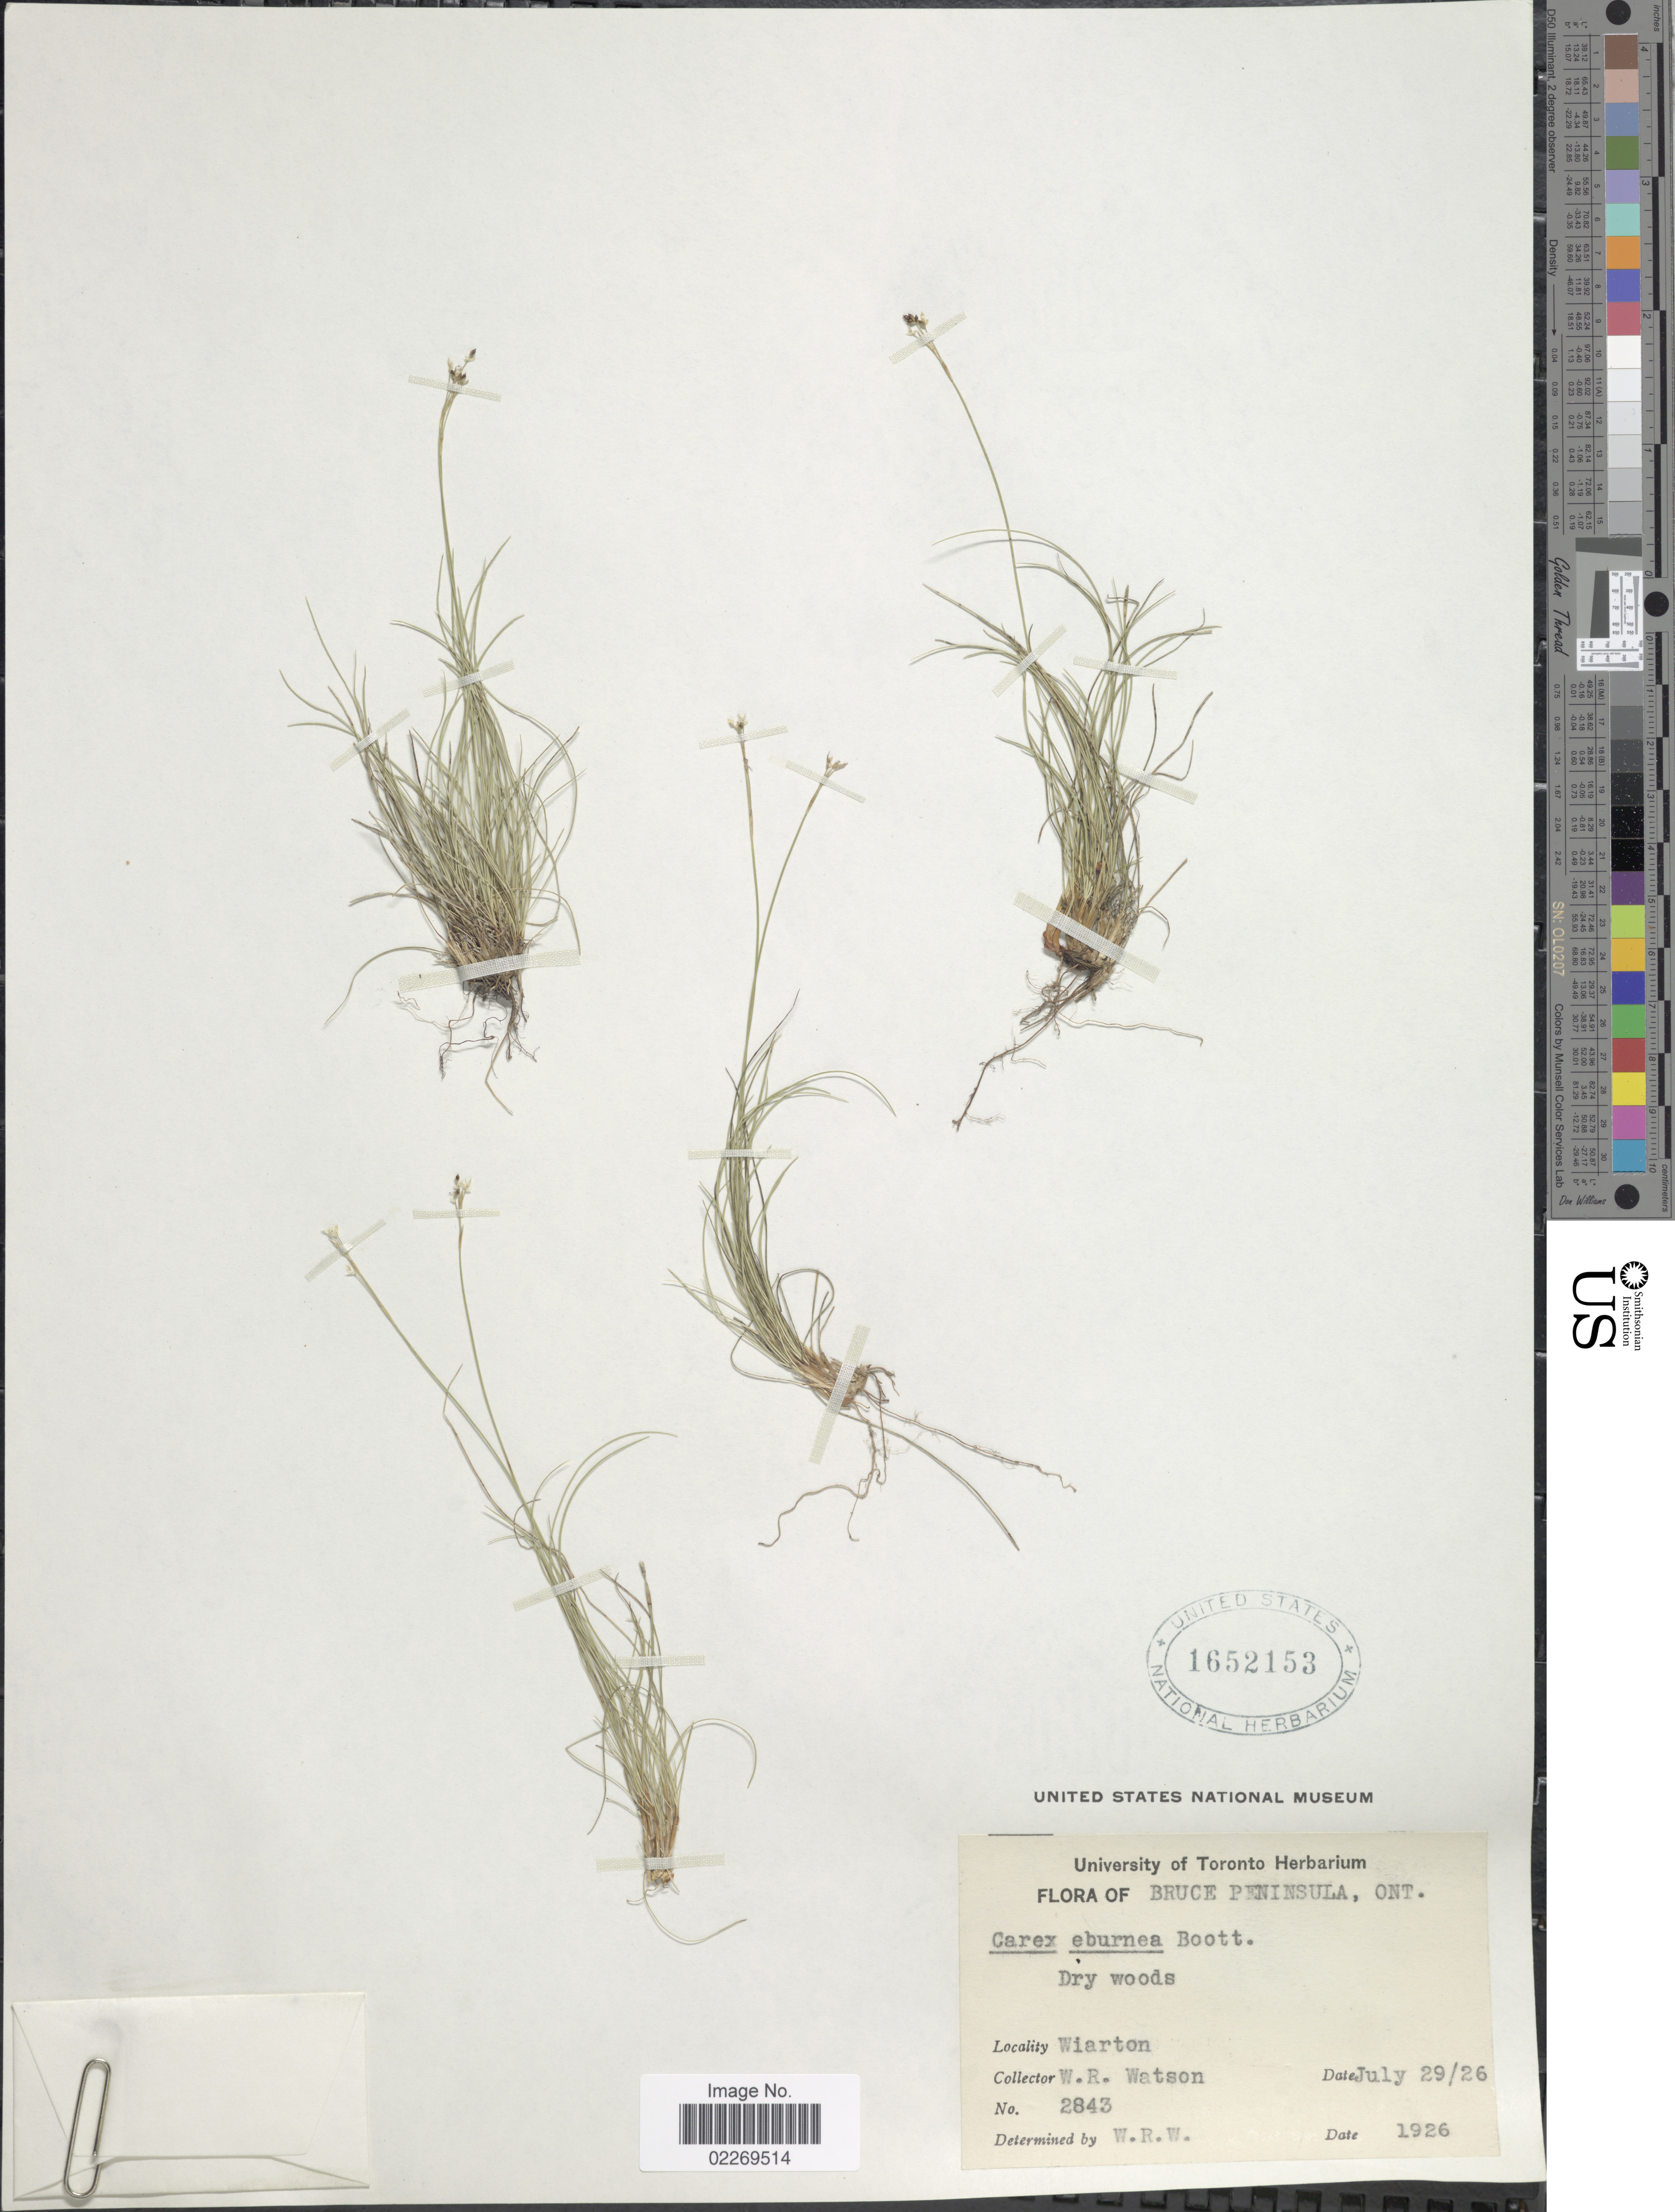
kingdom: Plantae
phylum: Tracheophyta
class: Liliopsida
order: Poales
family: Cyperaceae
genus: Carex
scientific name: Carex eburnea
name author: Boott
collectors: W. R. Watson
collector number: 2843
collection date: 1926-07-29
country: Canada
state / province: Ontario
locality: Bruce Peninsula, Wiarton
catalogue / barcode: US 1652153